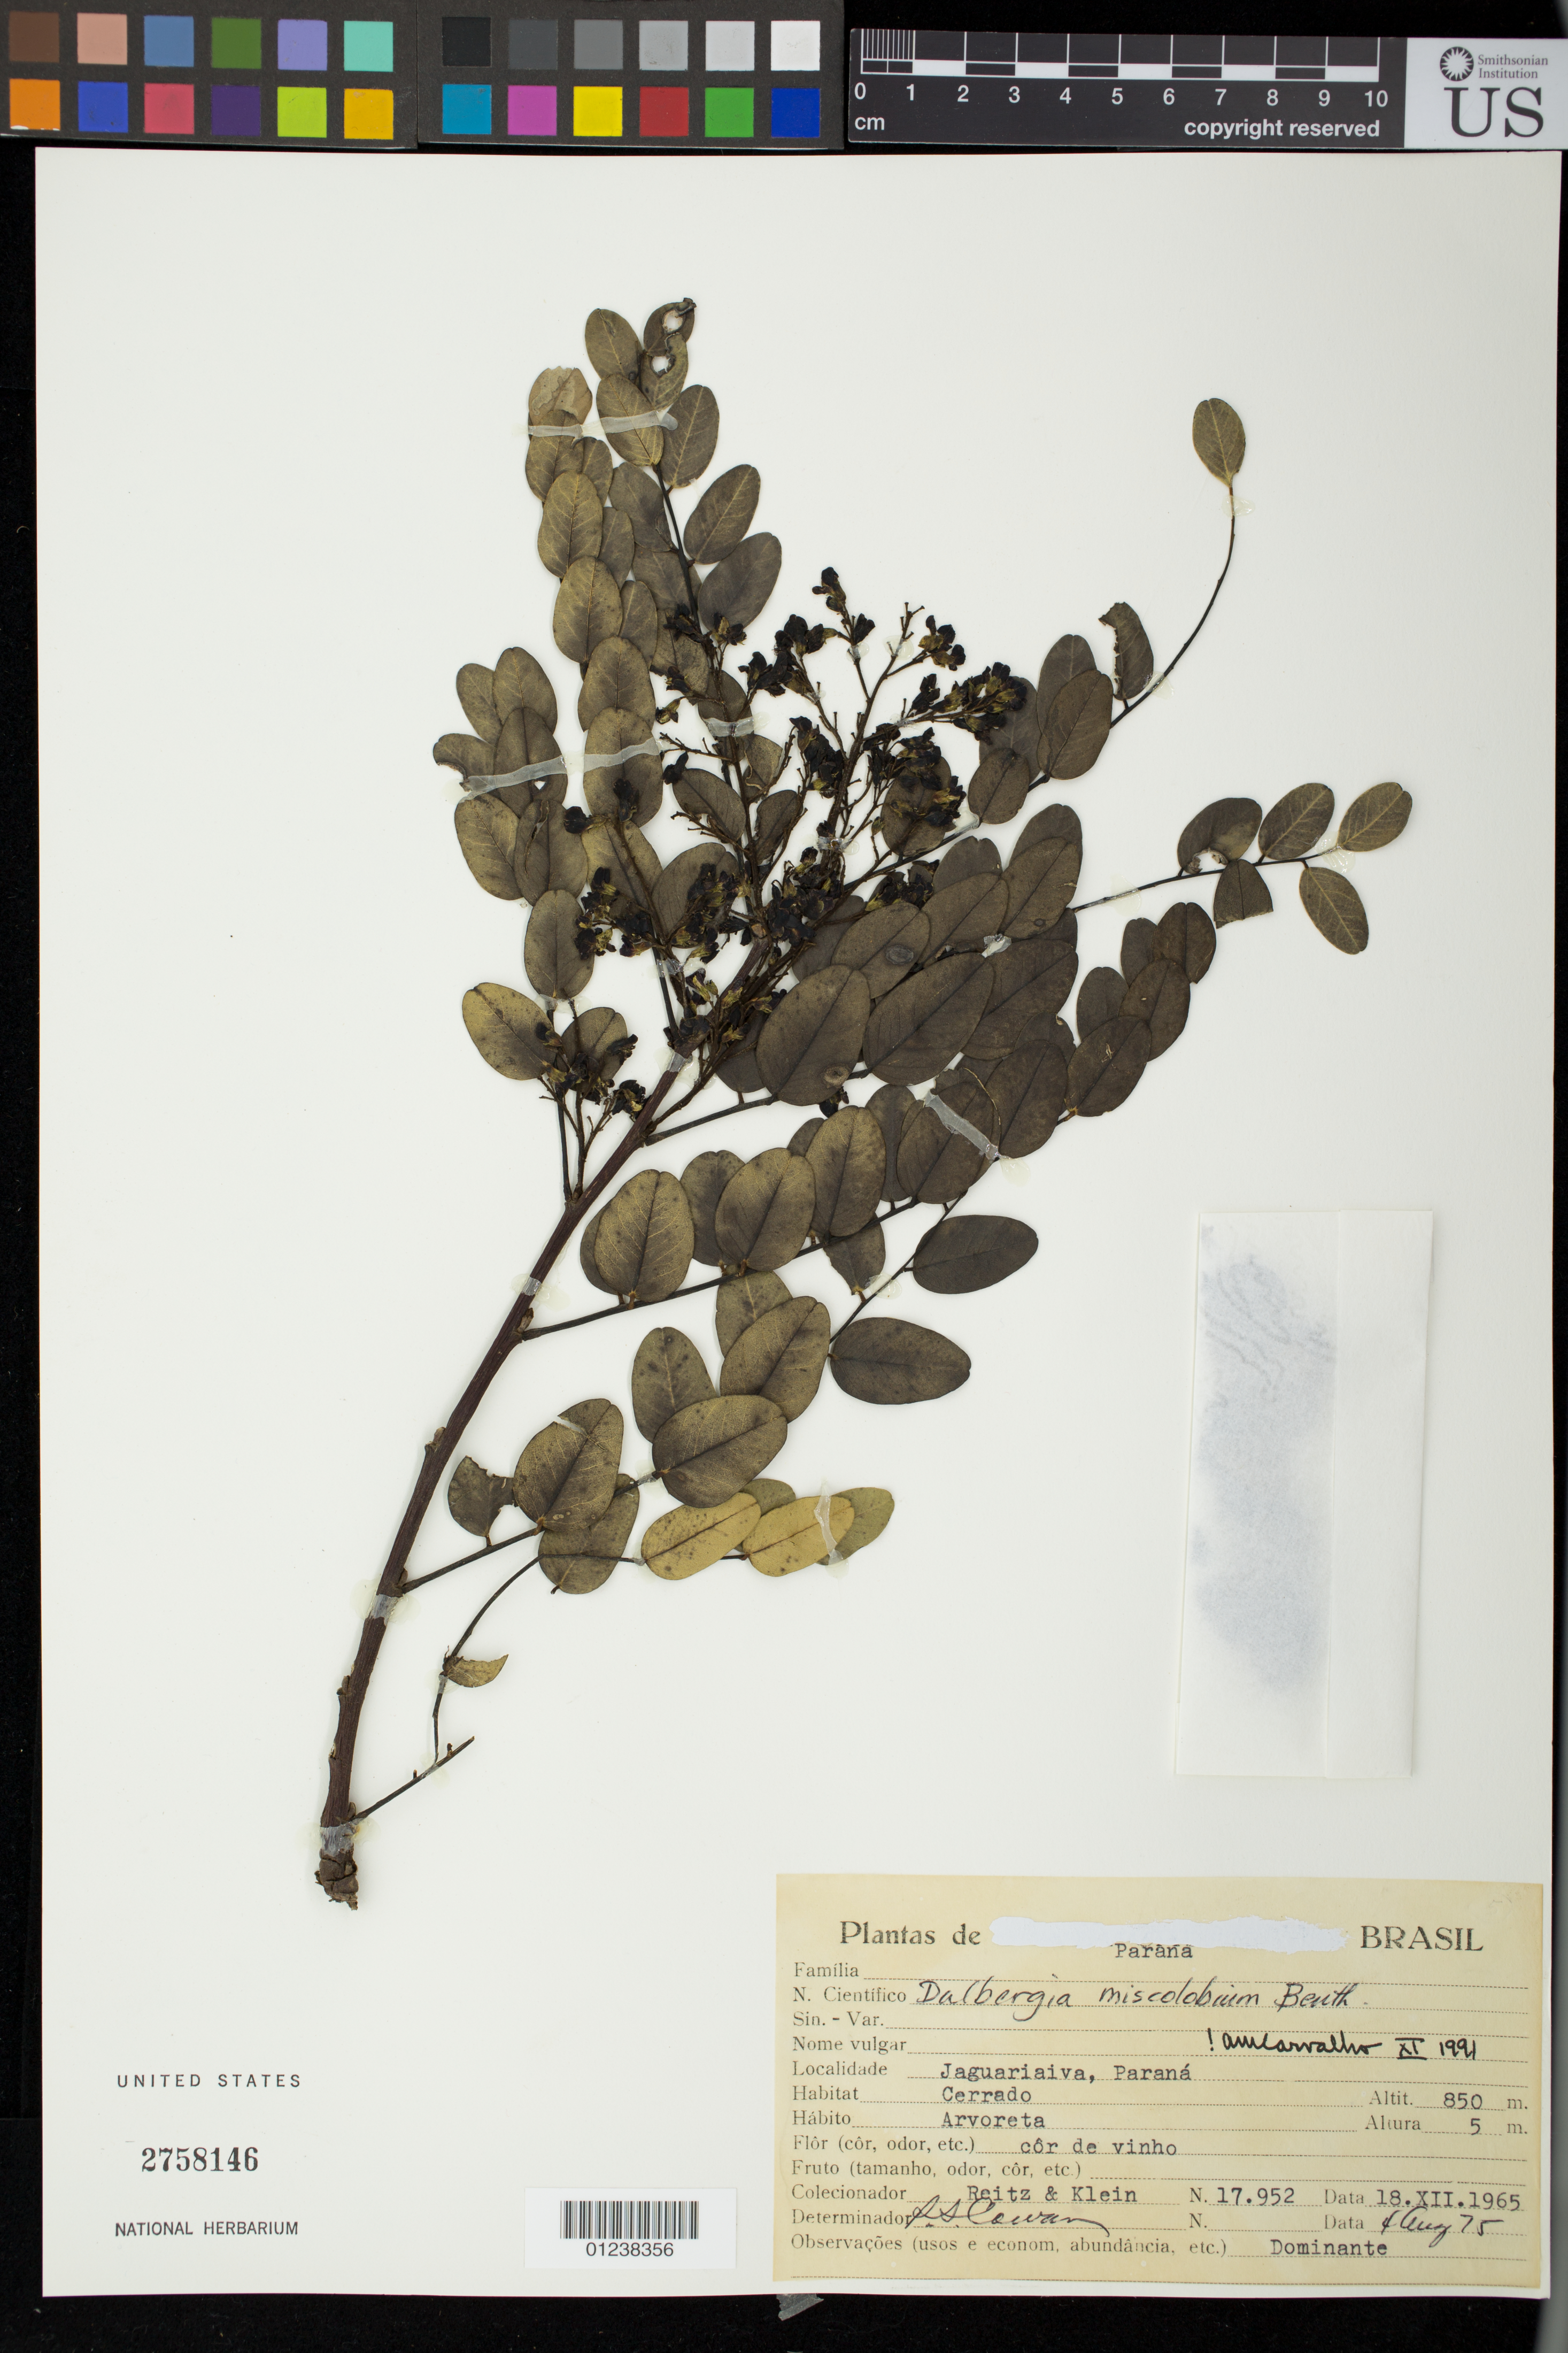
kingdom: Plantae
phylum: Tracheophyta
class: Magnoliopsida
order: Fabales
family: Fabaceae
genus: Dalbergia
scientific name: Dalbergia miscolobium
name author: Benth.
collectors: -- Reitz & Klein, --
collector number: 17.952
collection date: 1965-12-18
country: Brazil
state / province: Paraná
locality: Jaguariaiva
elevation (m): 850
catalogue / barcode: US 2758146